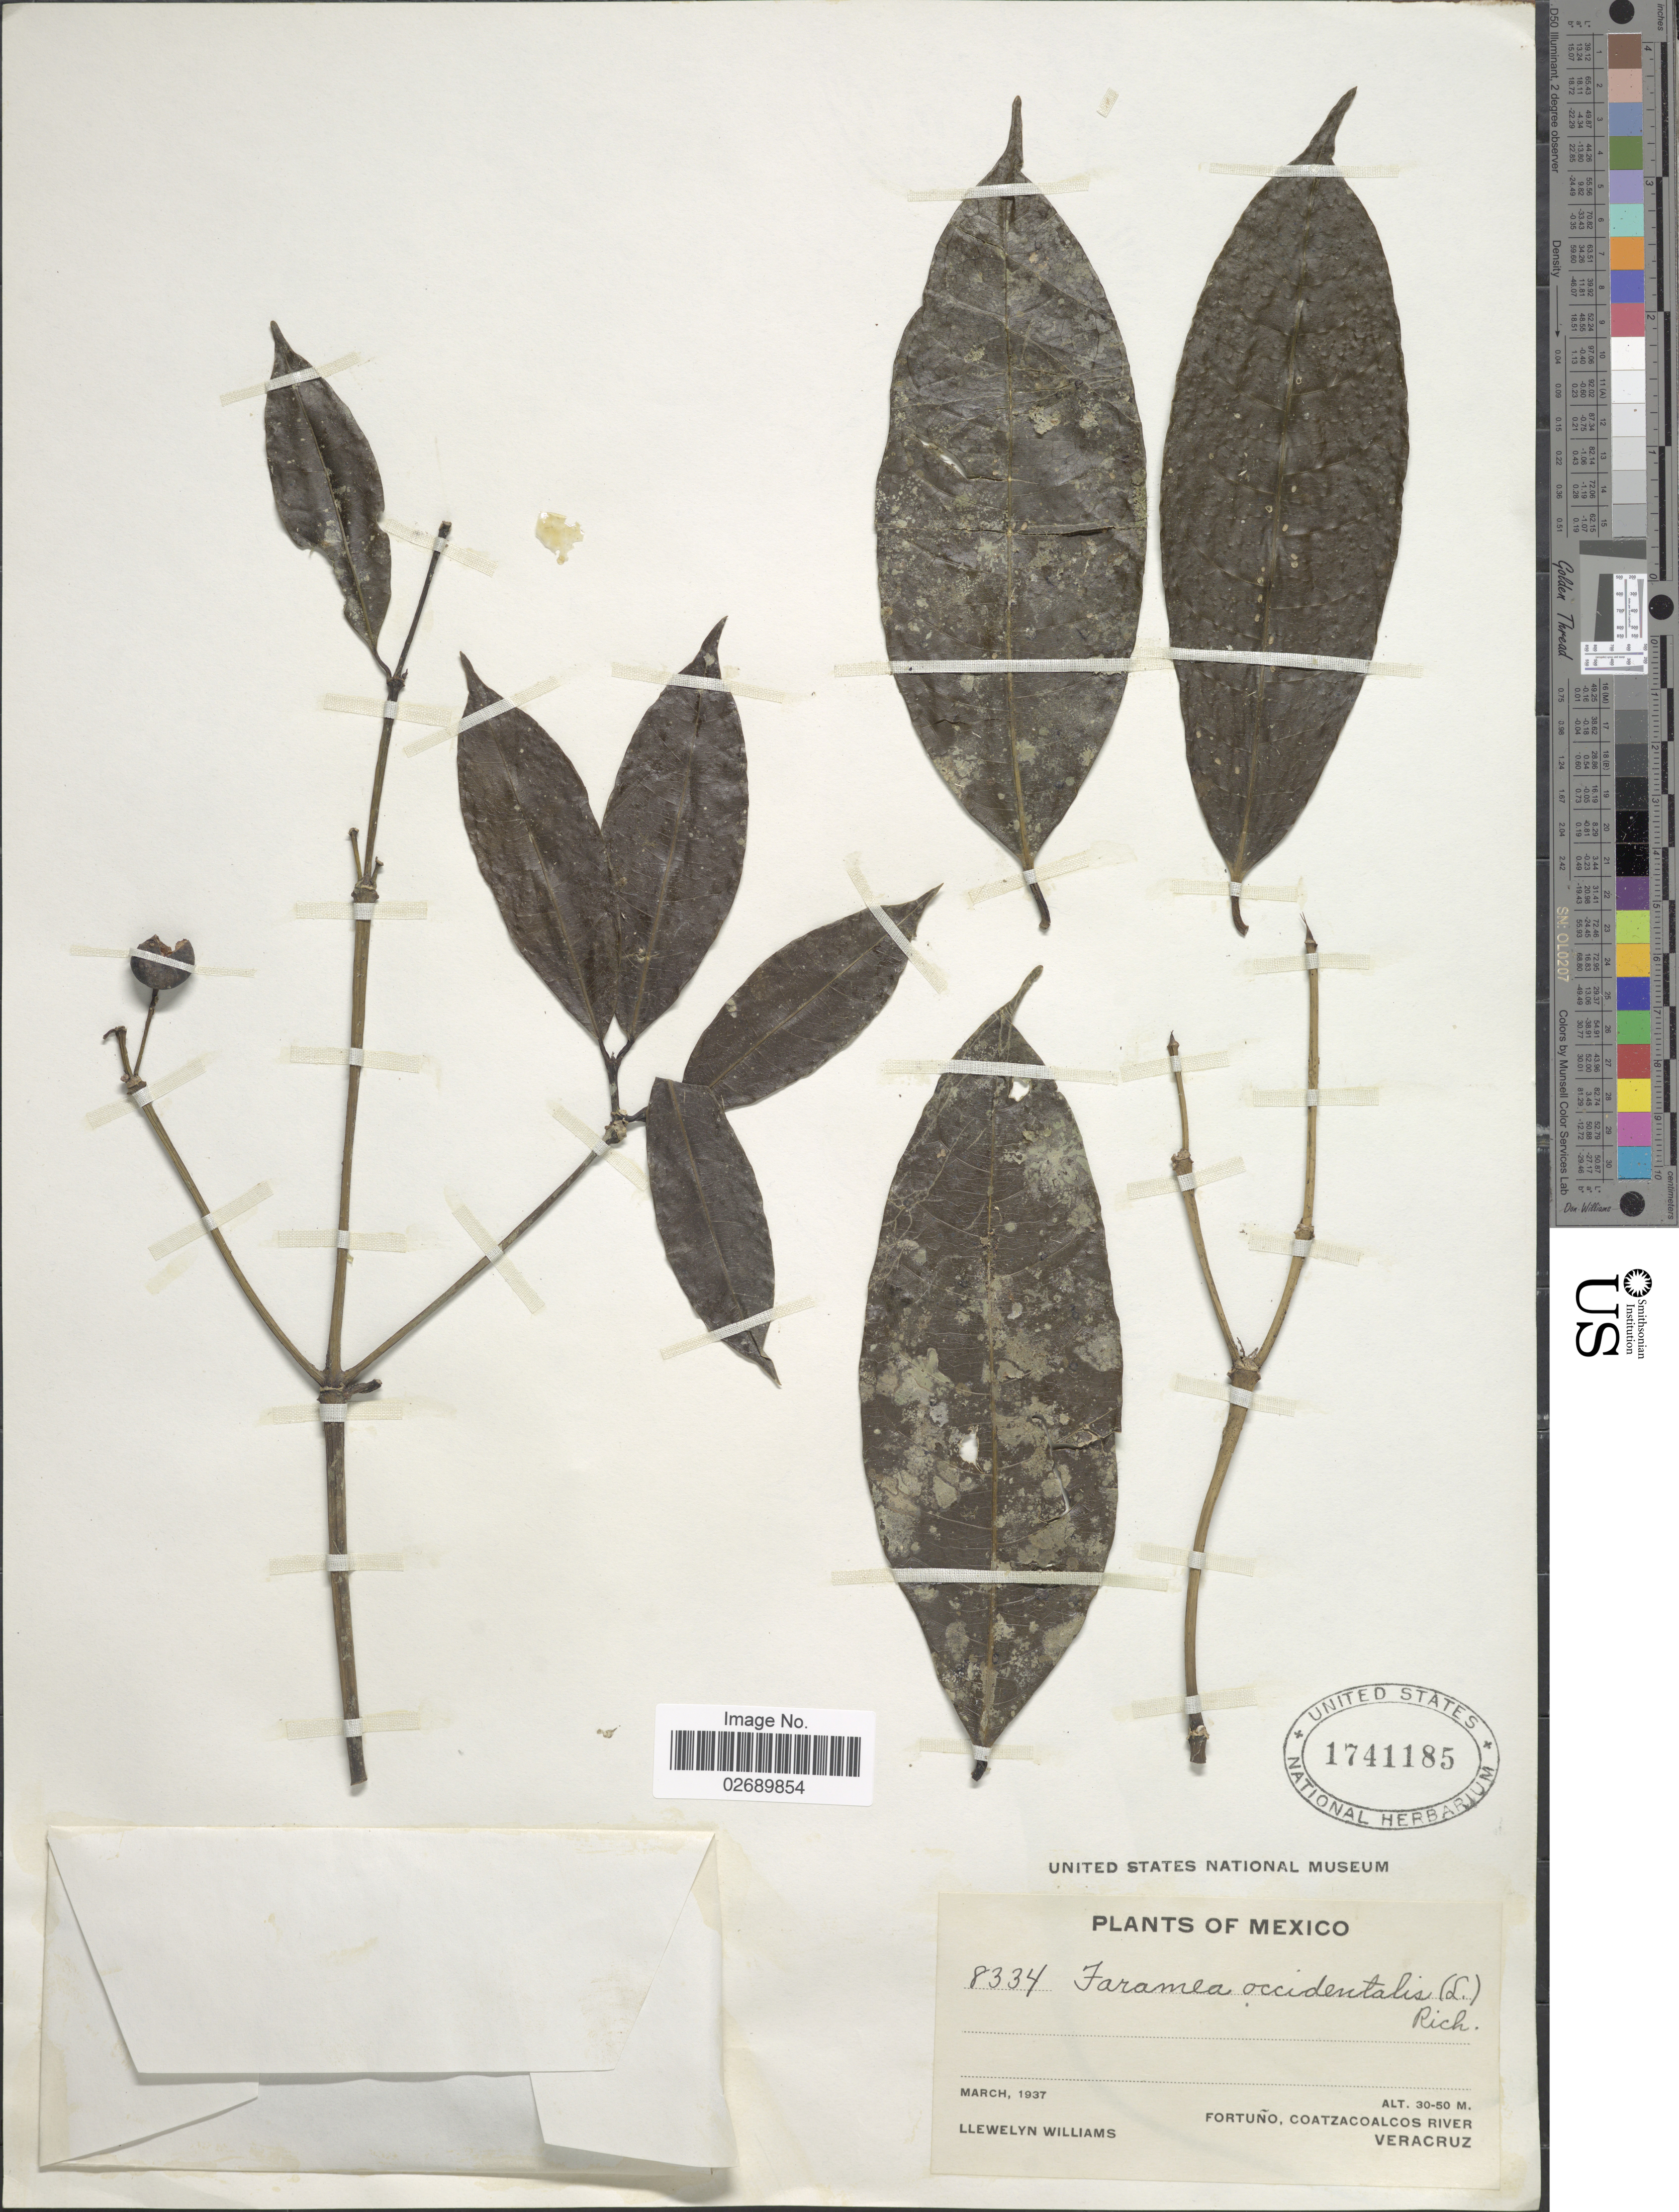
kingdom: Plantae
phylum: Tracheophyta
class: Magnoliopsida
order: Gentianales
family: Rubiaceae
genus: Faramea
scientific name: Faramea occidentalis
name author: (L.) A. Rich.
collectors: Ll. Williams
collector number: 8334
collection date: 1937-03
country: Mexico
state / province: Veracruz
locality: Fortuno, Coatzacoalcos River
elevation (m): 30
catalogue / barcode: US 1741185